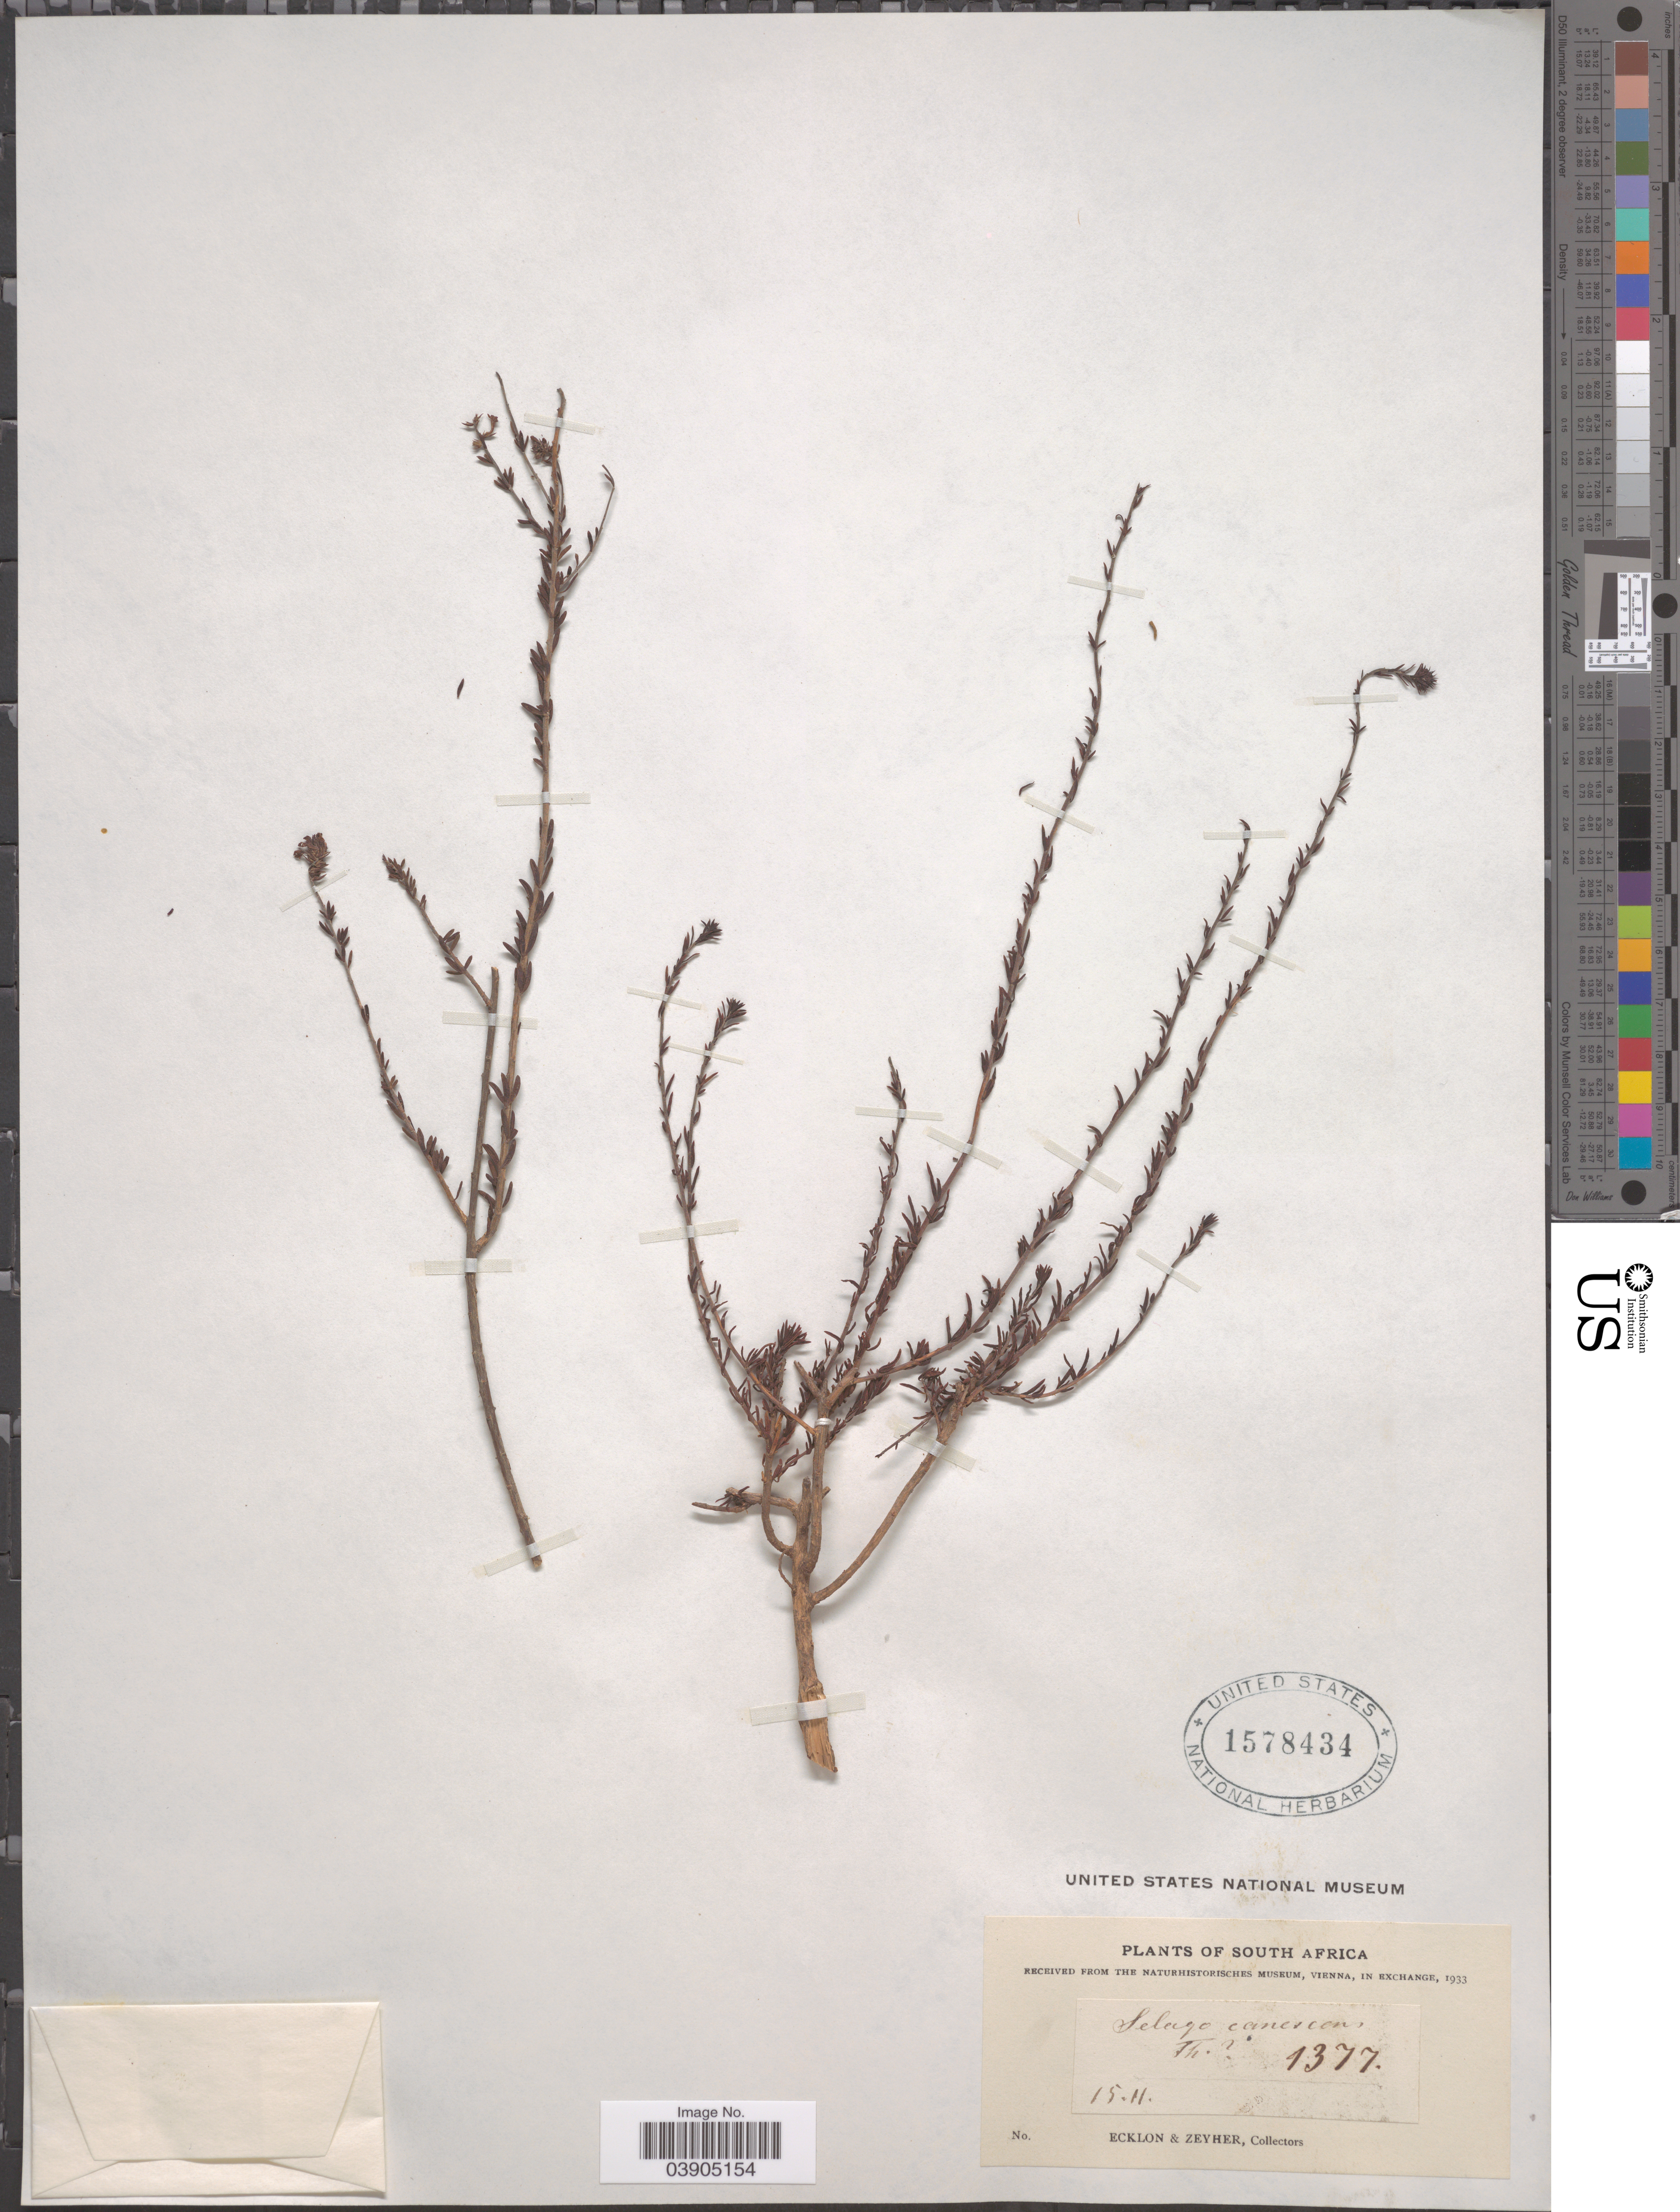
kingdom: Plantae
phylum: Tracheophyta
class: Magnoliopsida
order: Lamiales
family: Scrophulariaceae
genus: Selago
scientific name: Selago canescens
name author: L. f.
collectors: -. Ecklon & -. Zeyher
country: South Africa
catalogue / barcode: US 1578434